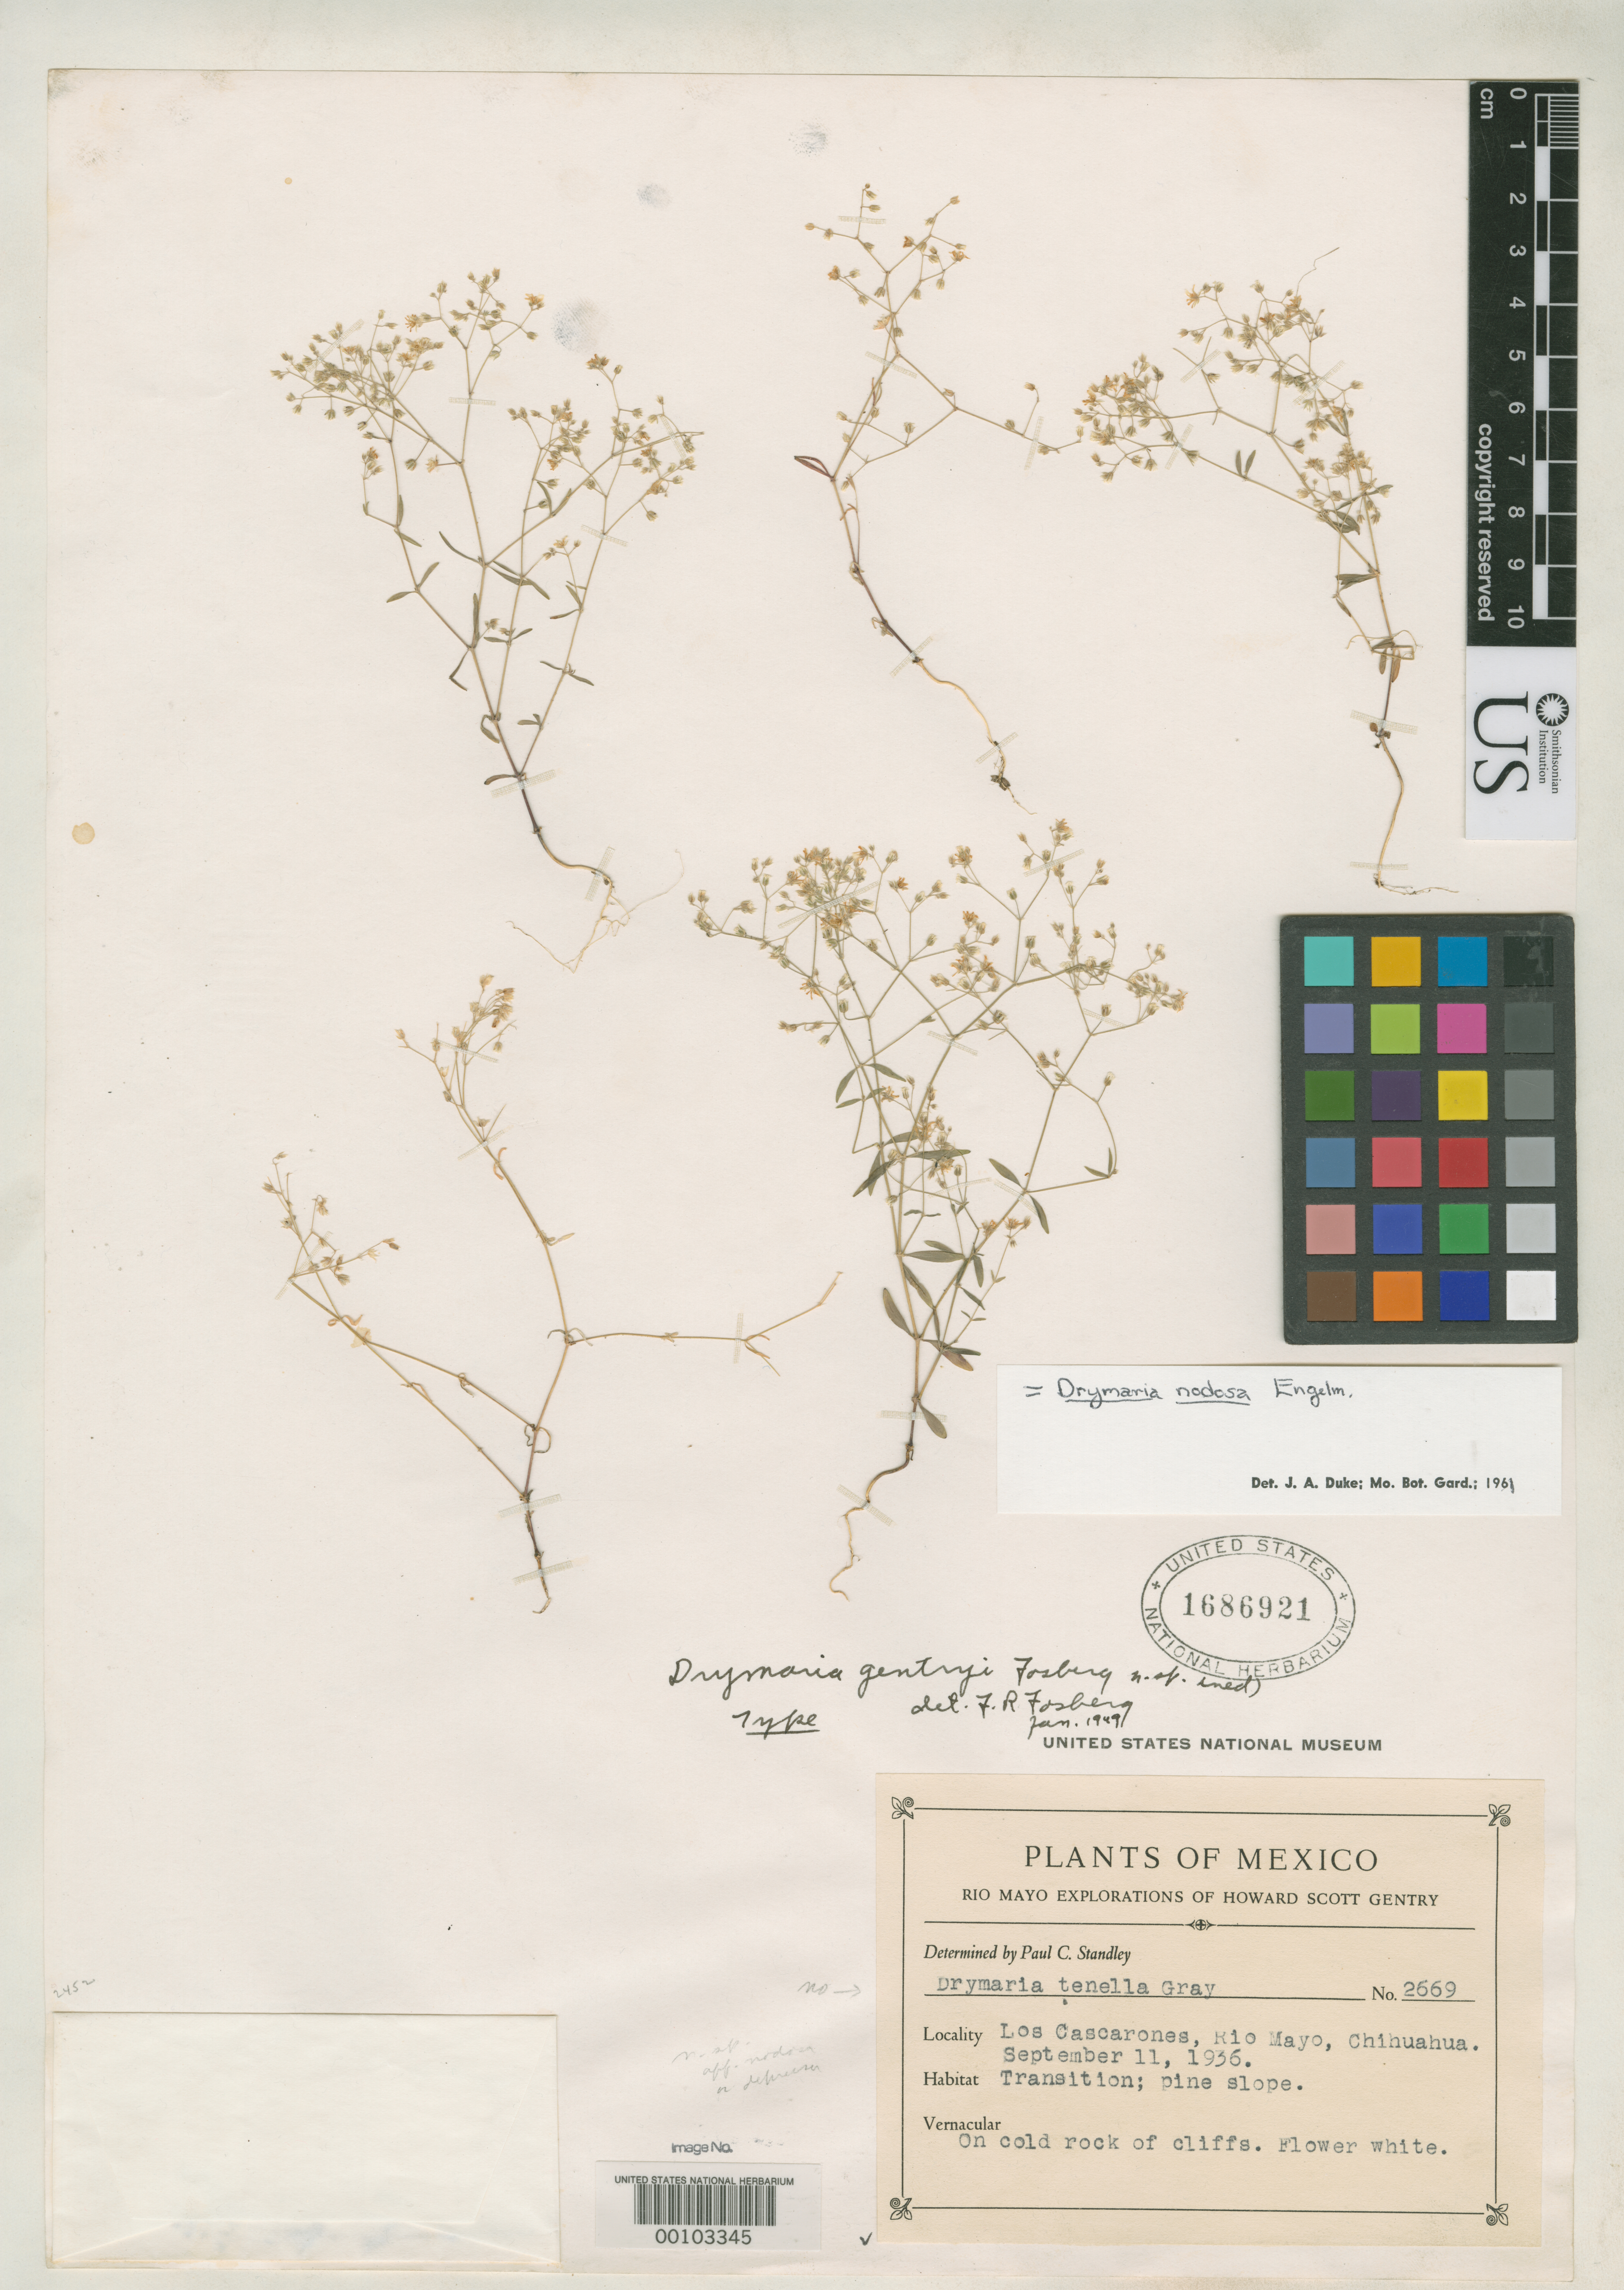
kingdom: Plantae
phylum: Tracheophyta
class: Magnoliopsida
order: Caryophyllales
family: Caryophyllaceae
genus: Drymaria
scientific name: Drymaria gentryi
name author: Fosberg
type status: Holotype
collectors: H. S. Gentry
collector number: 2669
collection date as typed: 11 Sep 1936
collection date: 1936-09-11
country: Mexico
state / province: Chihuahua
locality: Los Cascarones, Rio Mayo.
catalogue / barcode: US 1686921